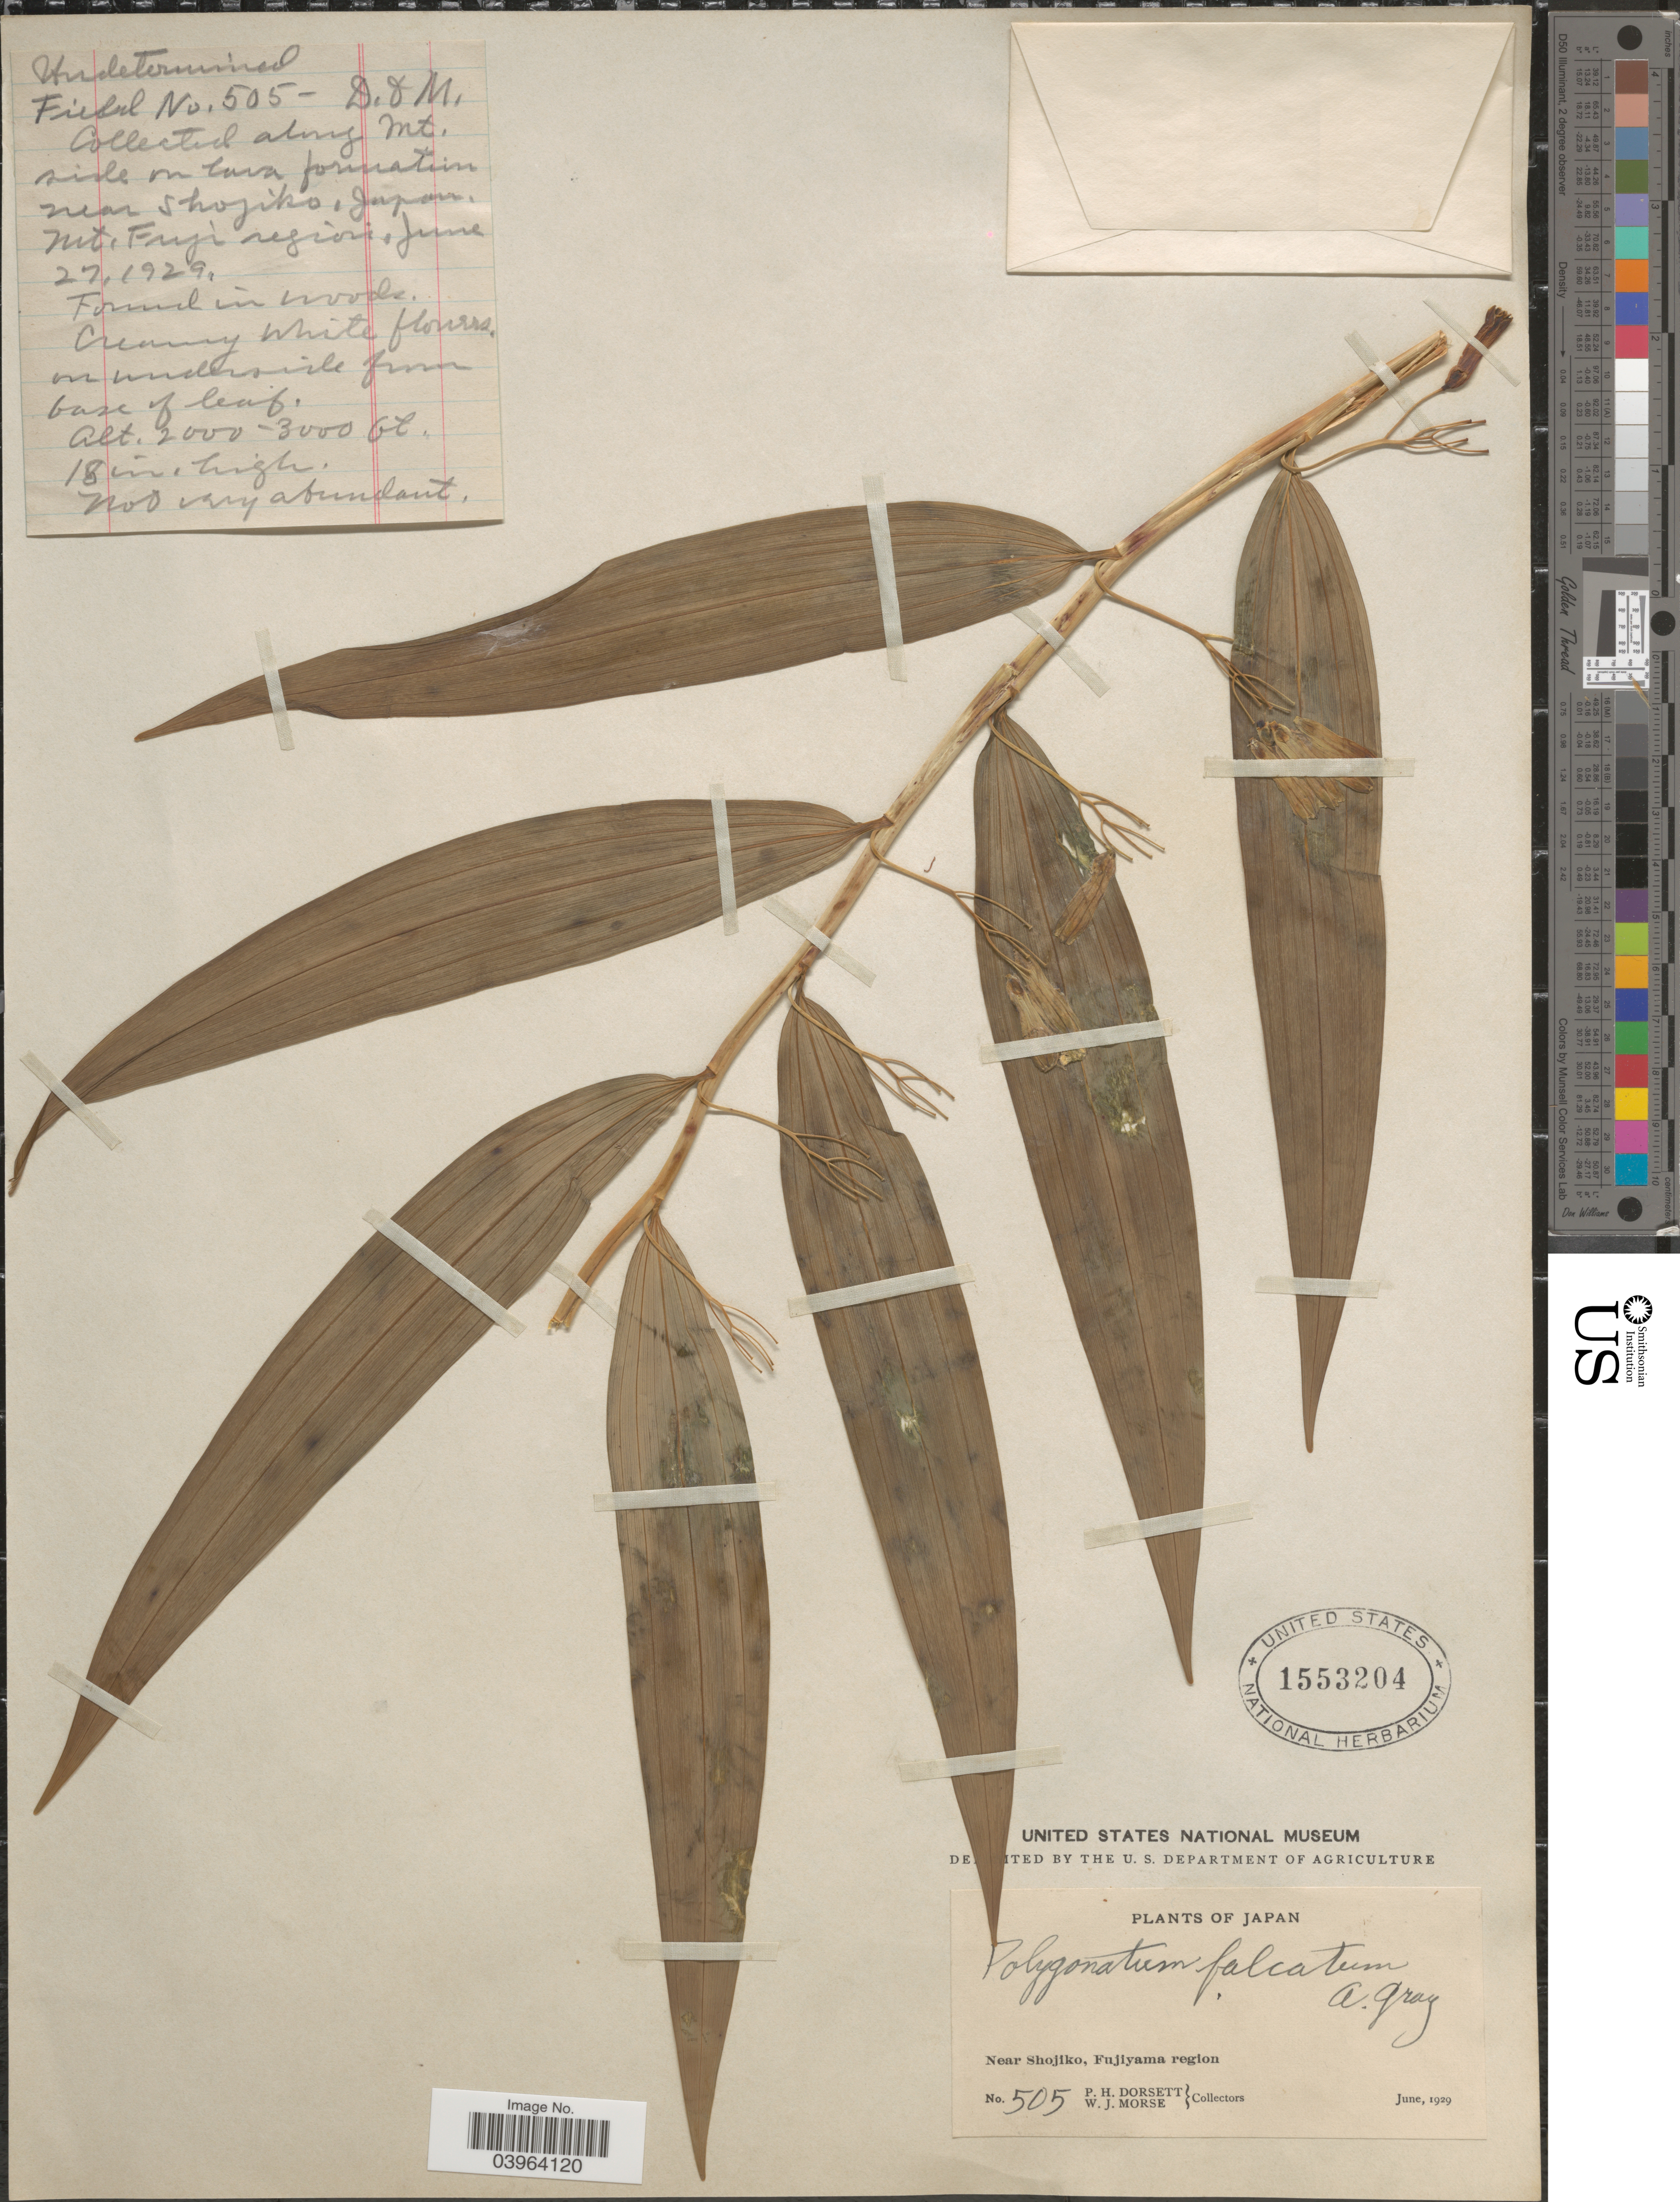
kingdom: Plantae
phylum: Tracheophyta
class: Liliopsida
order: Asparagales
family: Asparagaceae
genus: Polygonatum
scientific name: Polygonatum falcatum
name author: A. Gray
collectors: P. H. Dorsett & W. J. Morse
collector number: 505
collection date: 1929-06-27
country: Japan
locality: Along Mt. side on lava formation near Shojiko, Mt. Fuji region. Fujiyama region.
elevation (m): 610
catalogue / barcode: US 1553204